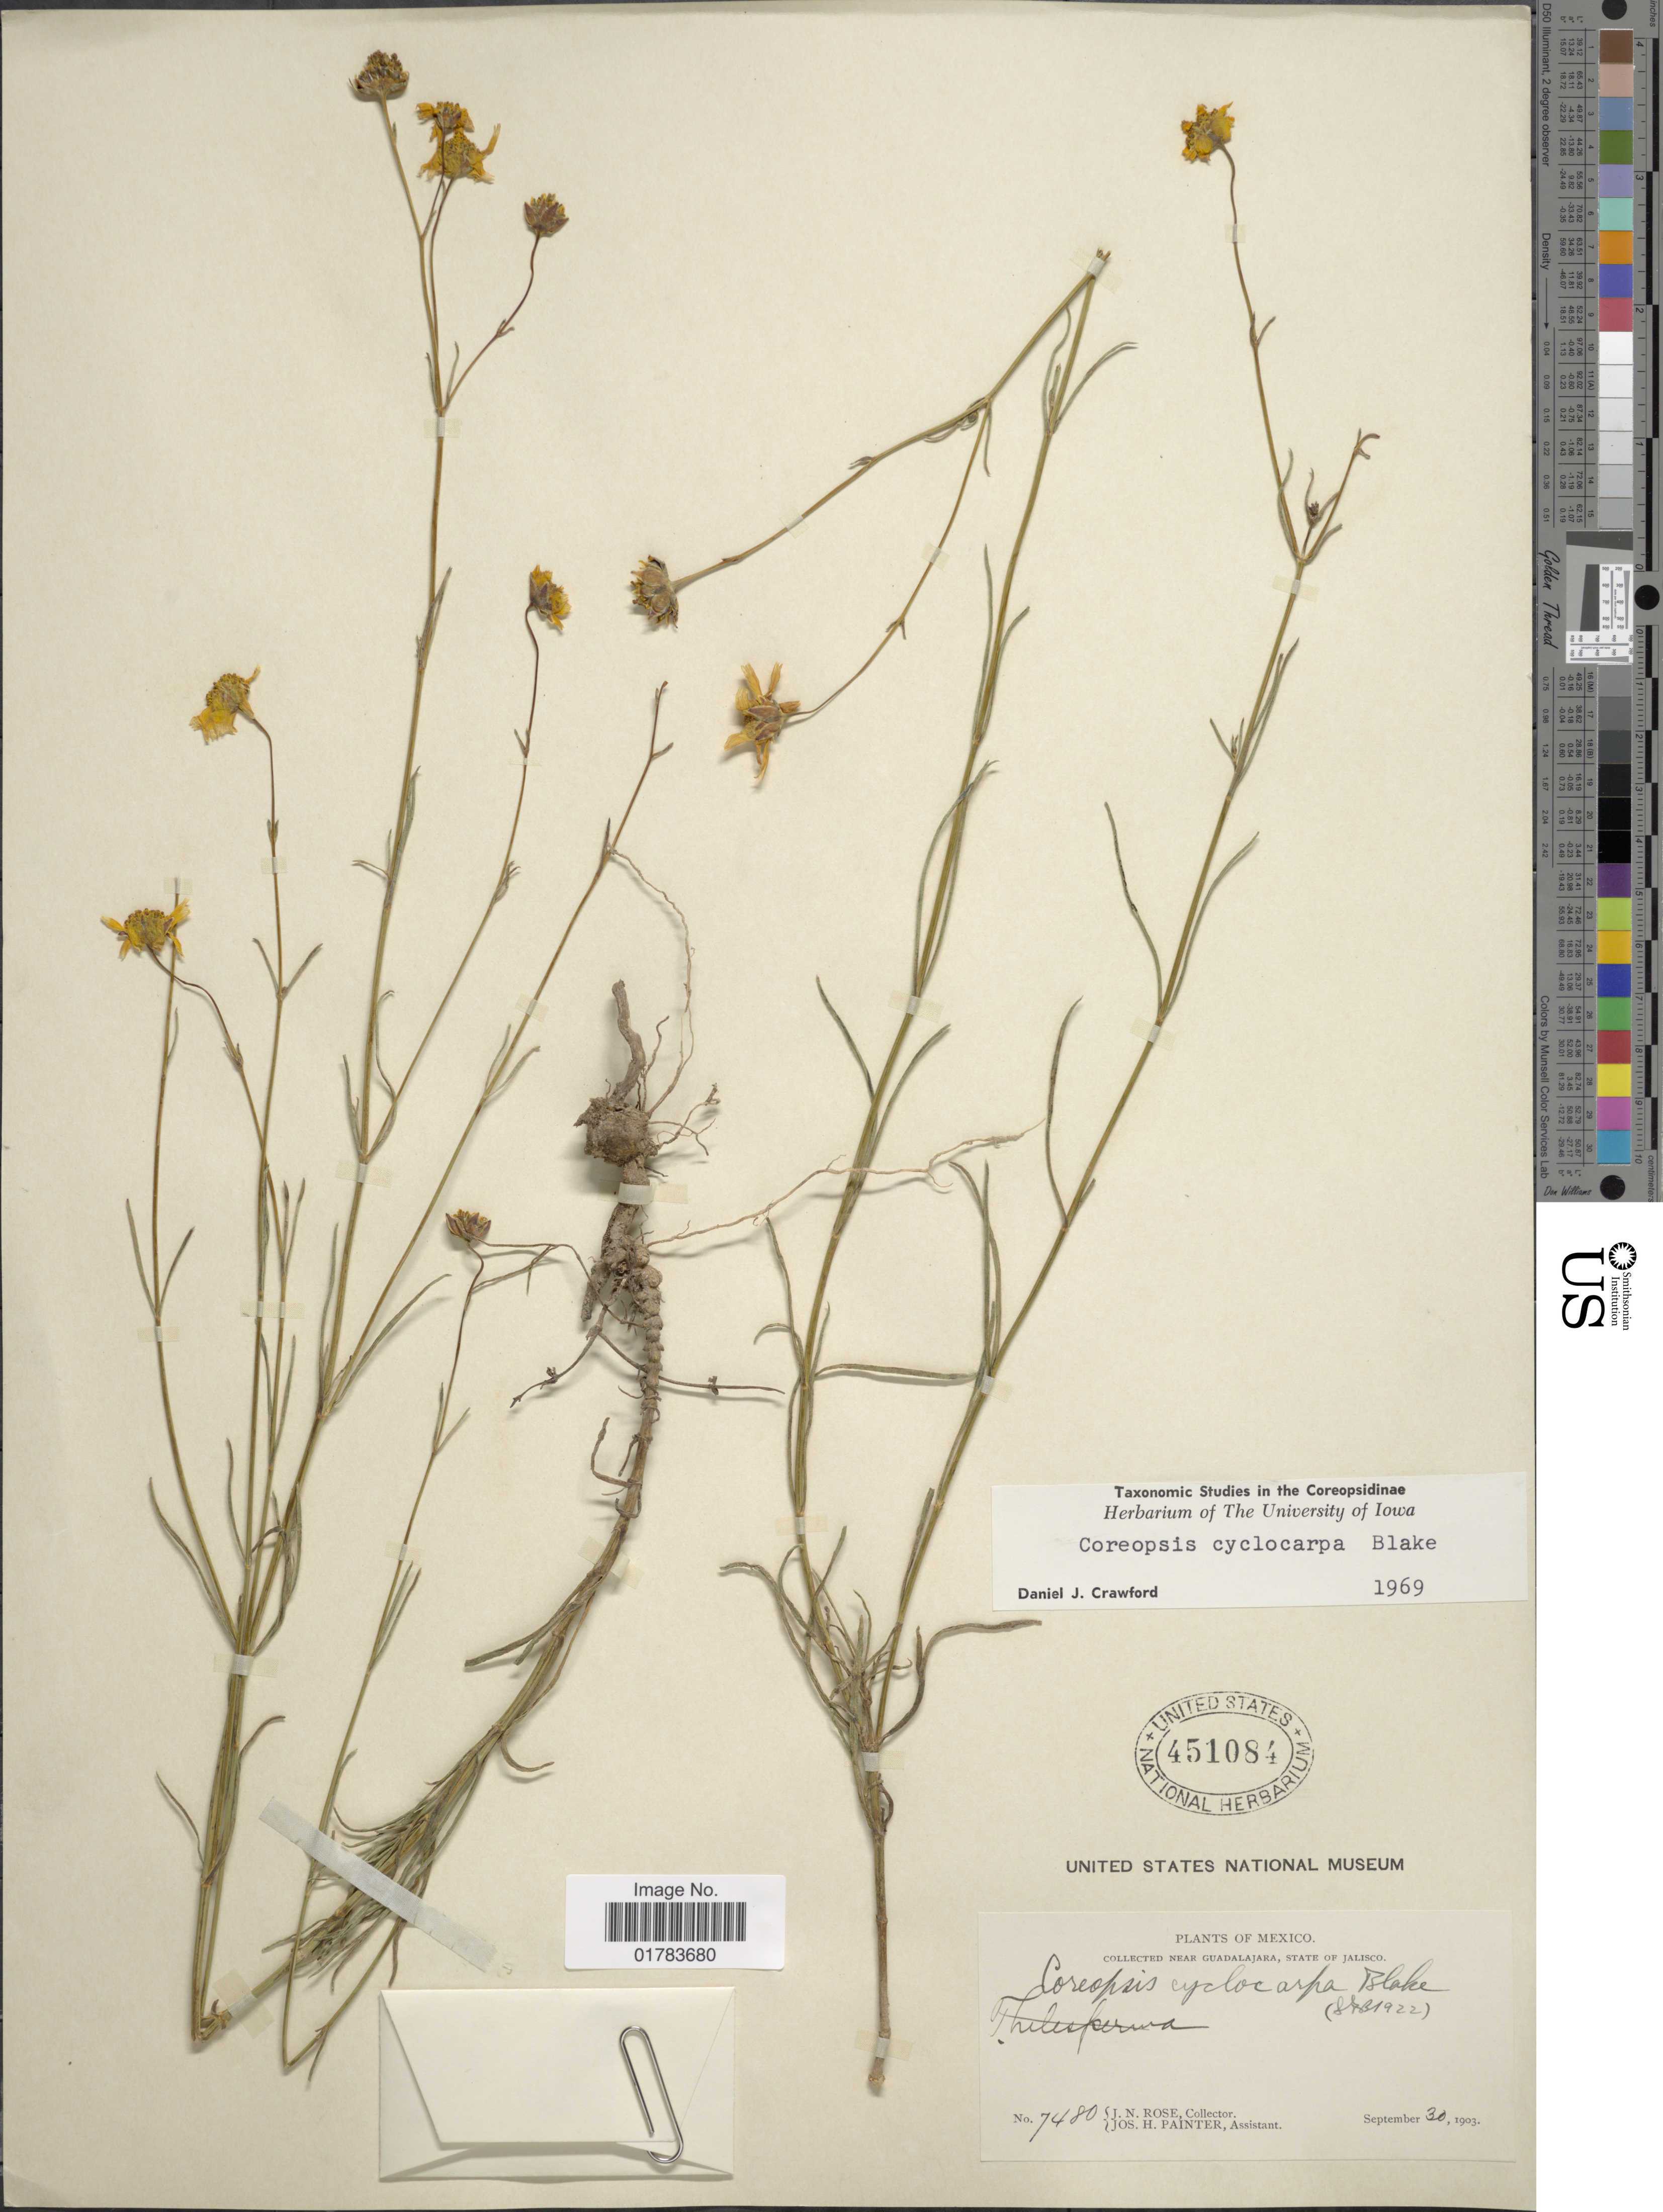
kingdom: Plantae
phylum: Tracheophyta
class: Magnoliopsida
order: Asterales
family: Asteraceae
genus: Coreopsis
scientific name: Coreopsis cyclocarpa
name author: S.F. Blake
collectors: J. N. Rose & J. H. Painter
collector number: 7480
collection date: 1903-09-30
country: Mexico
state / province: Jalisco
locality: Near Guadalajara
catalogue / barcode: US 451084